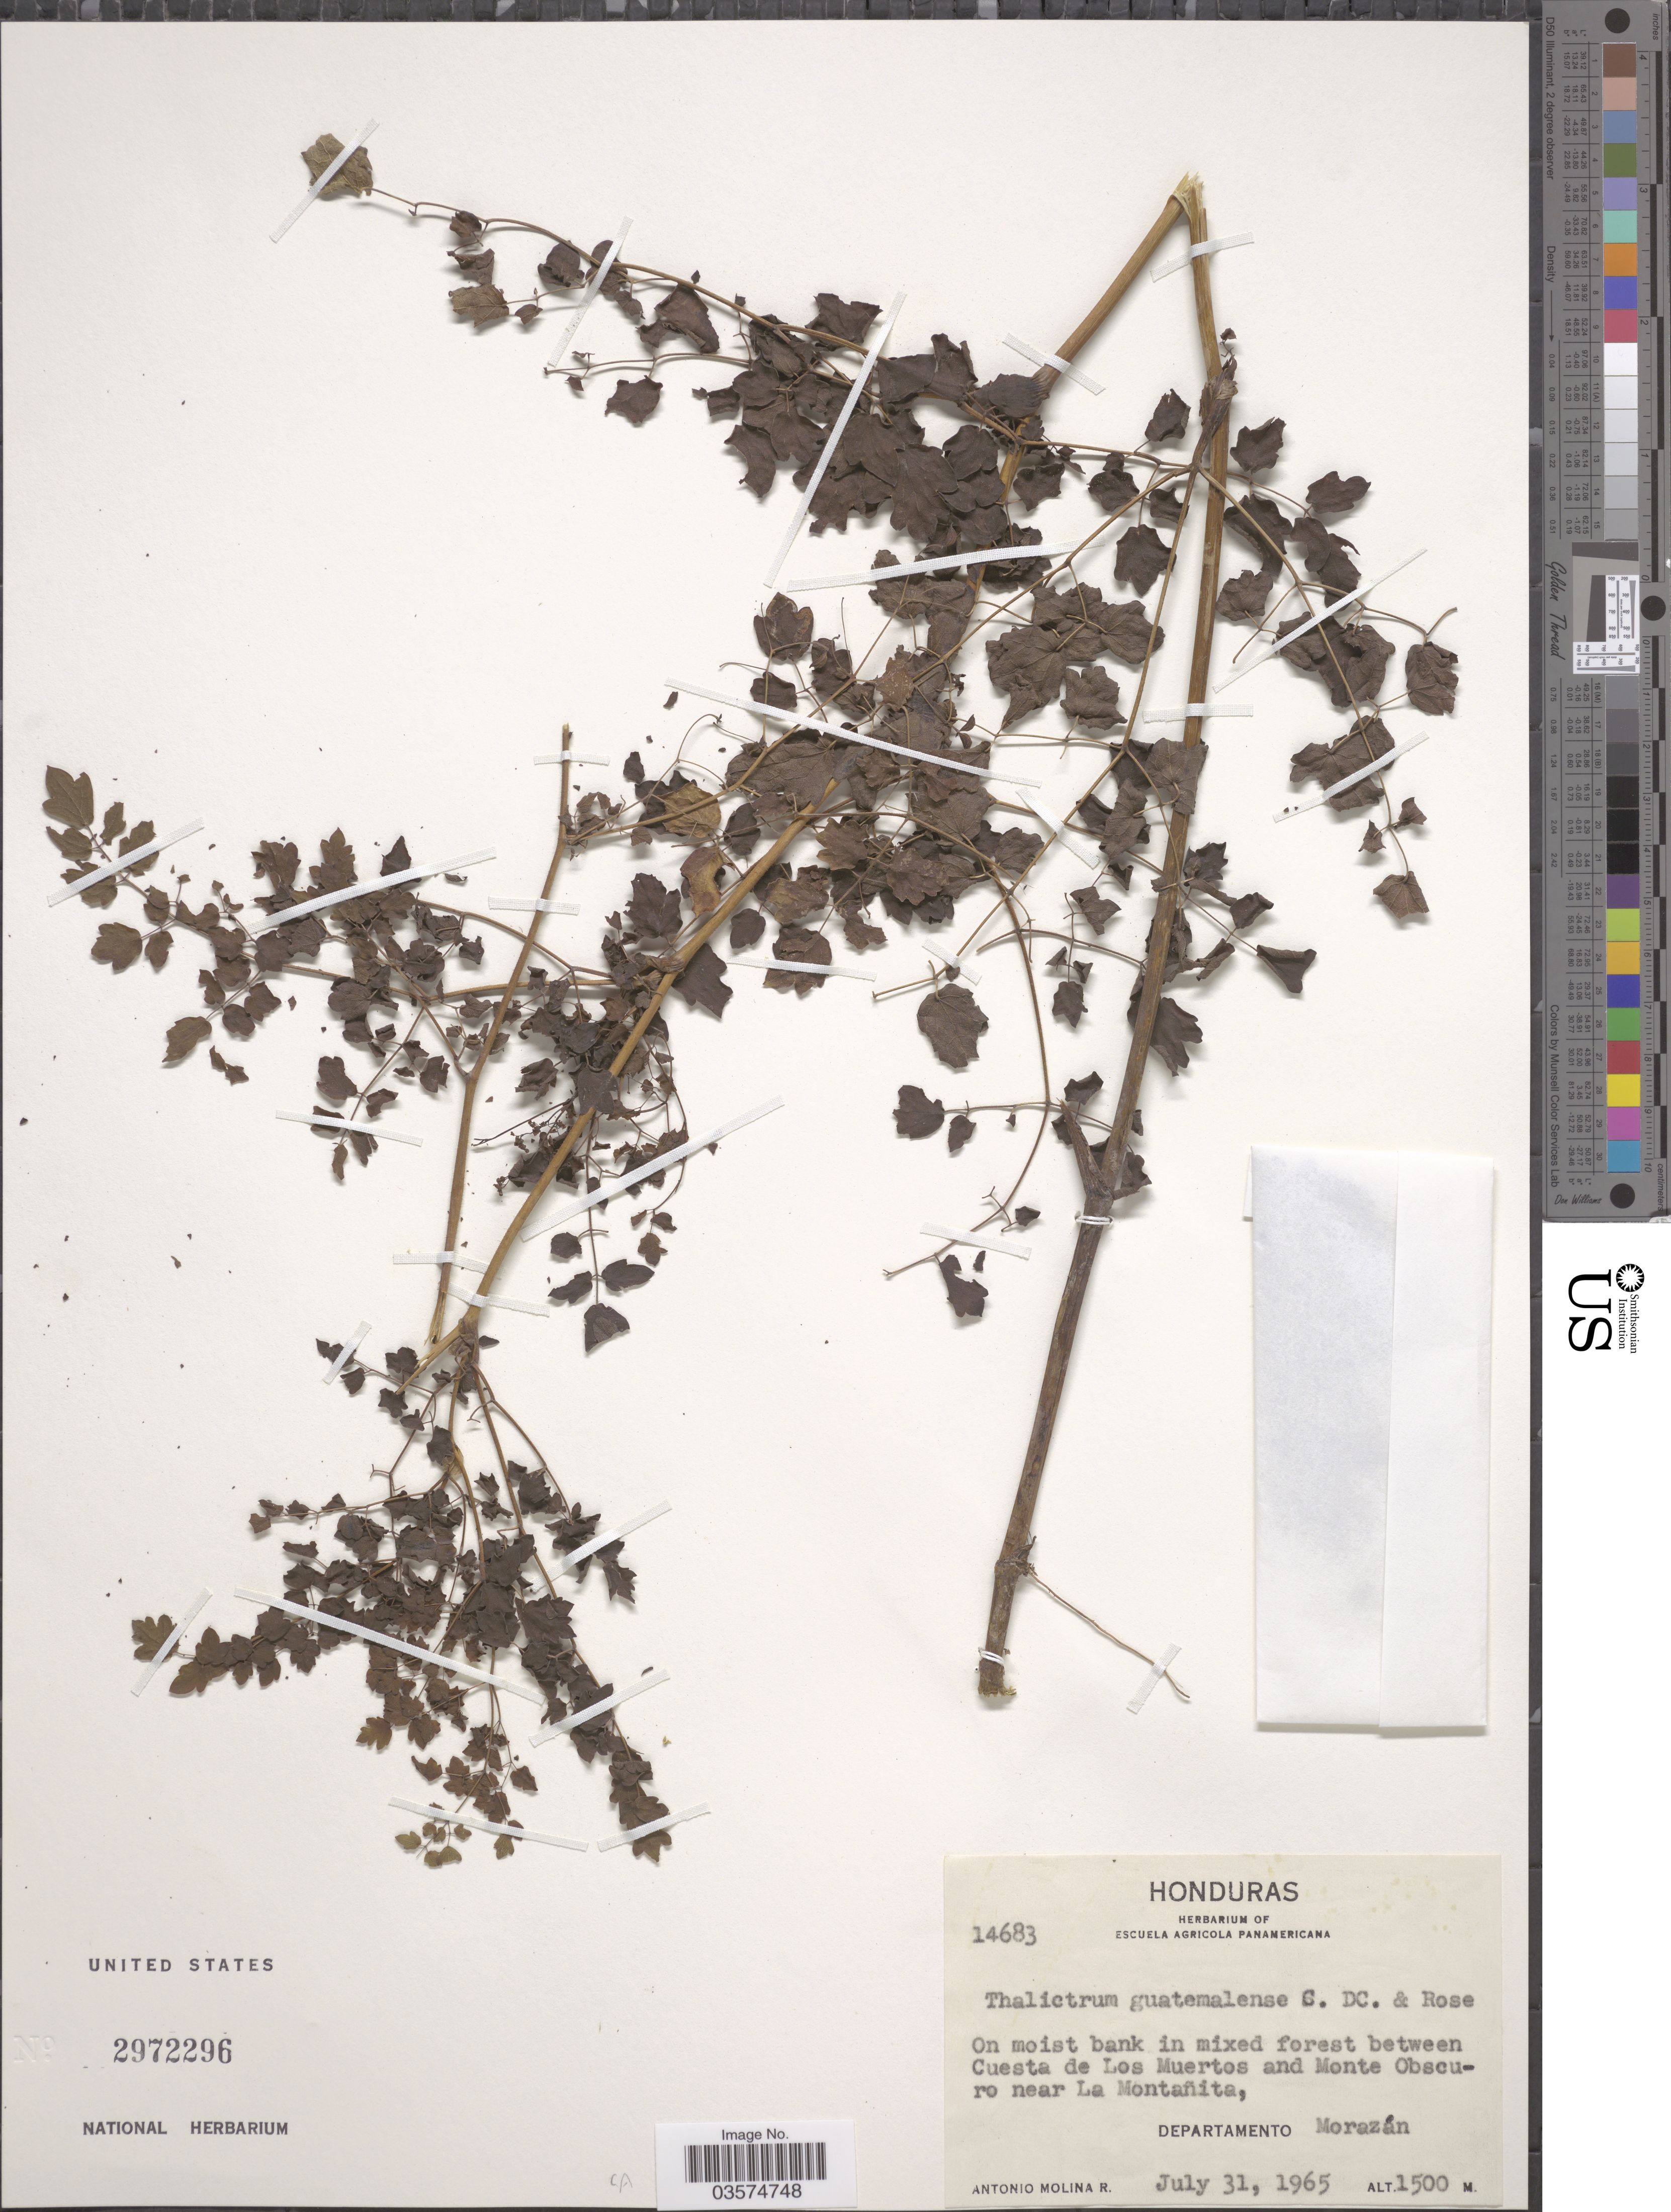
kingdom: Plantae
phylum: Tracheophyta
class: Magnoliopsida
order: Ranunculales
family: Ranunculaceae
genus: Thalictrum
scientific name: Thalictrum guatemalense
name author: C. DC. & Rose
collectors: A. Molina R.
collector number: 14683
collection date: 1965-07-31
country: Honduras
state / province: Fco. Morazán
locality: On moist bank in mixed forest between Cuesta de Los Muertos and Monte Obscuro near La Montañita. Departamento Morazán.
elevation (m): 1500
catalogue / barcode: US 2972296